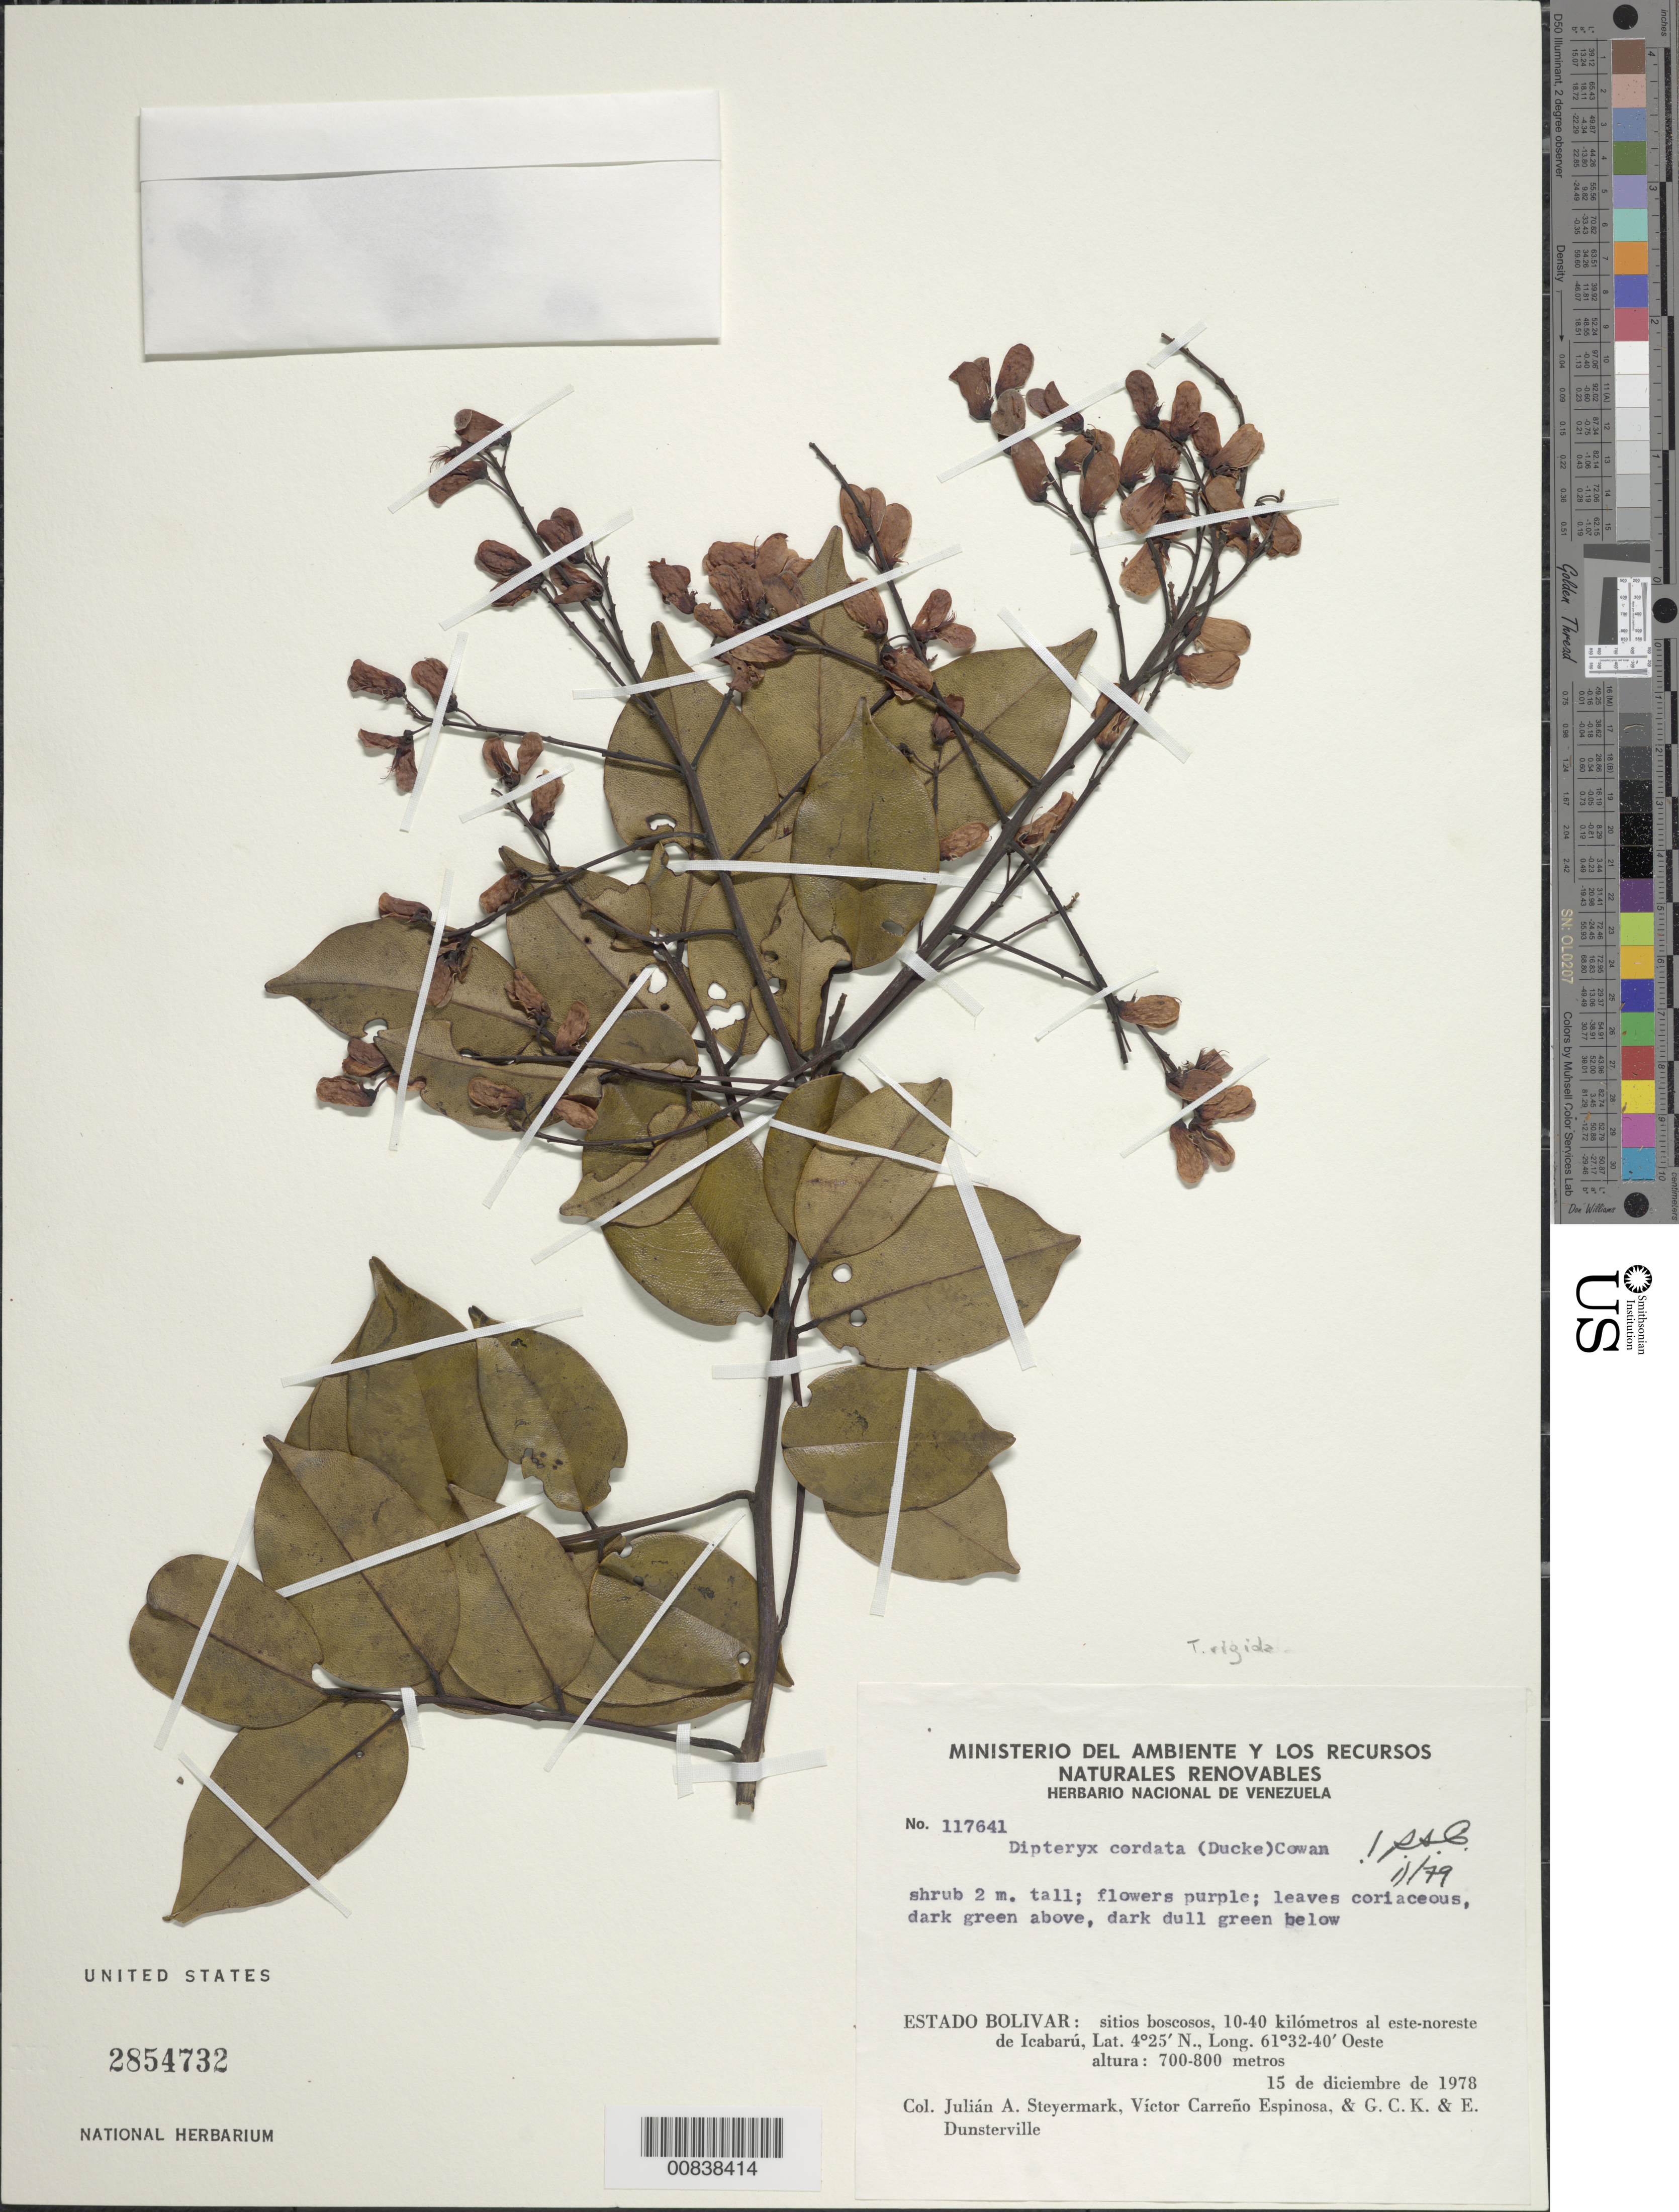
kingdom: Plantae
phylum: Tracheophyta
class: Magnoliopsida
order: Fabales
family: Fabaceae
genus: Taralea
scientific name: Taralea rigida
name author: Schery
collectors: J. Steyermark, V. Carreño E., G. C. K. Dunsterville & E. Dunsterville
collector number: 117641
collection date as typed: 15-Dec-78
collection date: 1978-12-15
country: Venezuela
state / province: Bolívar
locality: Icabarú, 10-40 km al ENE de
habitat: Sitios boscosos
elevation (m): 700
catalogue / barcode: US 2854732